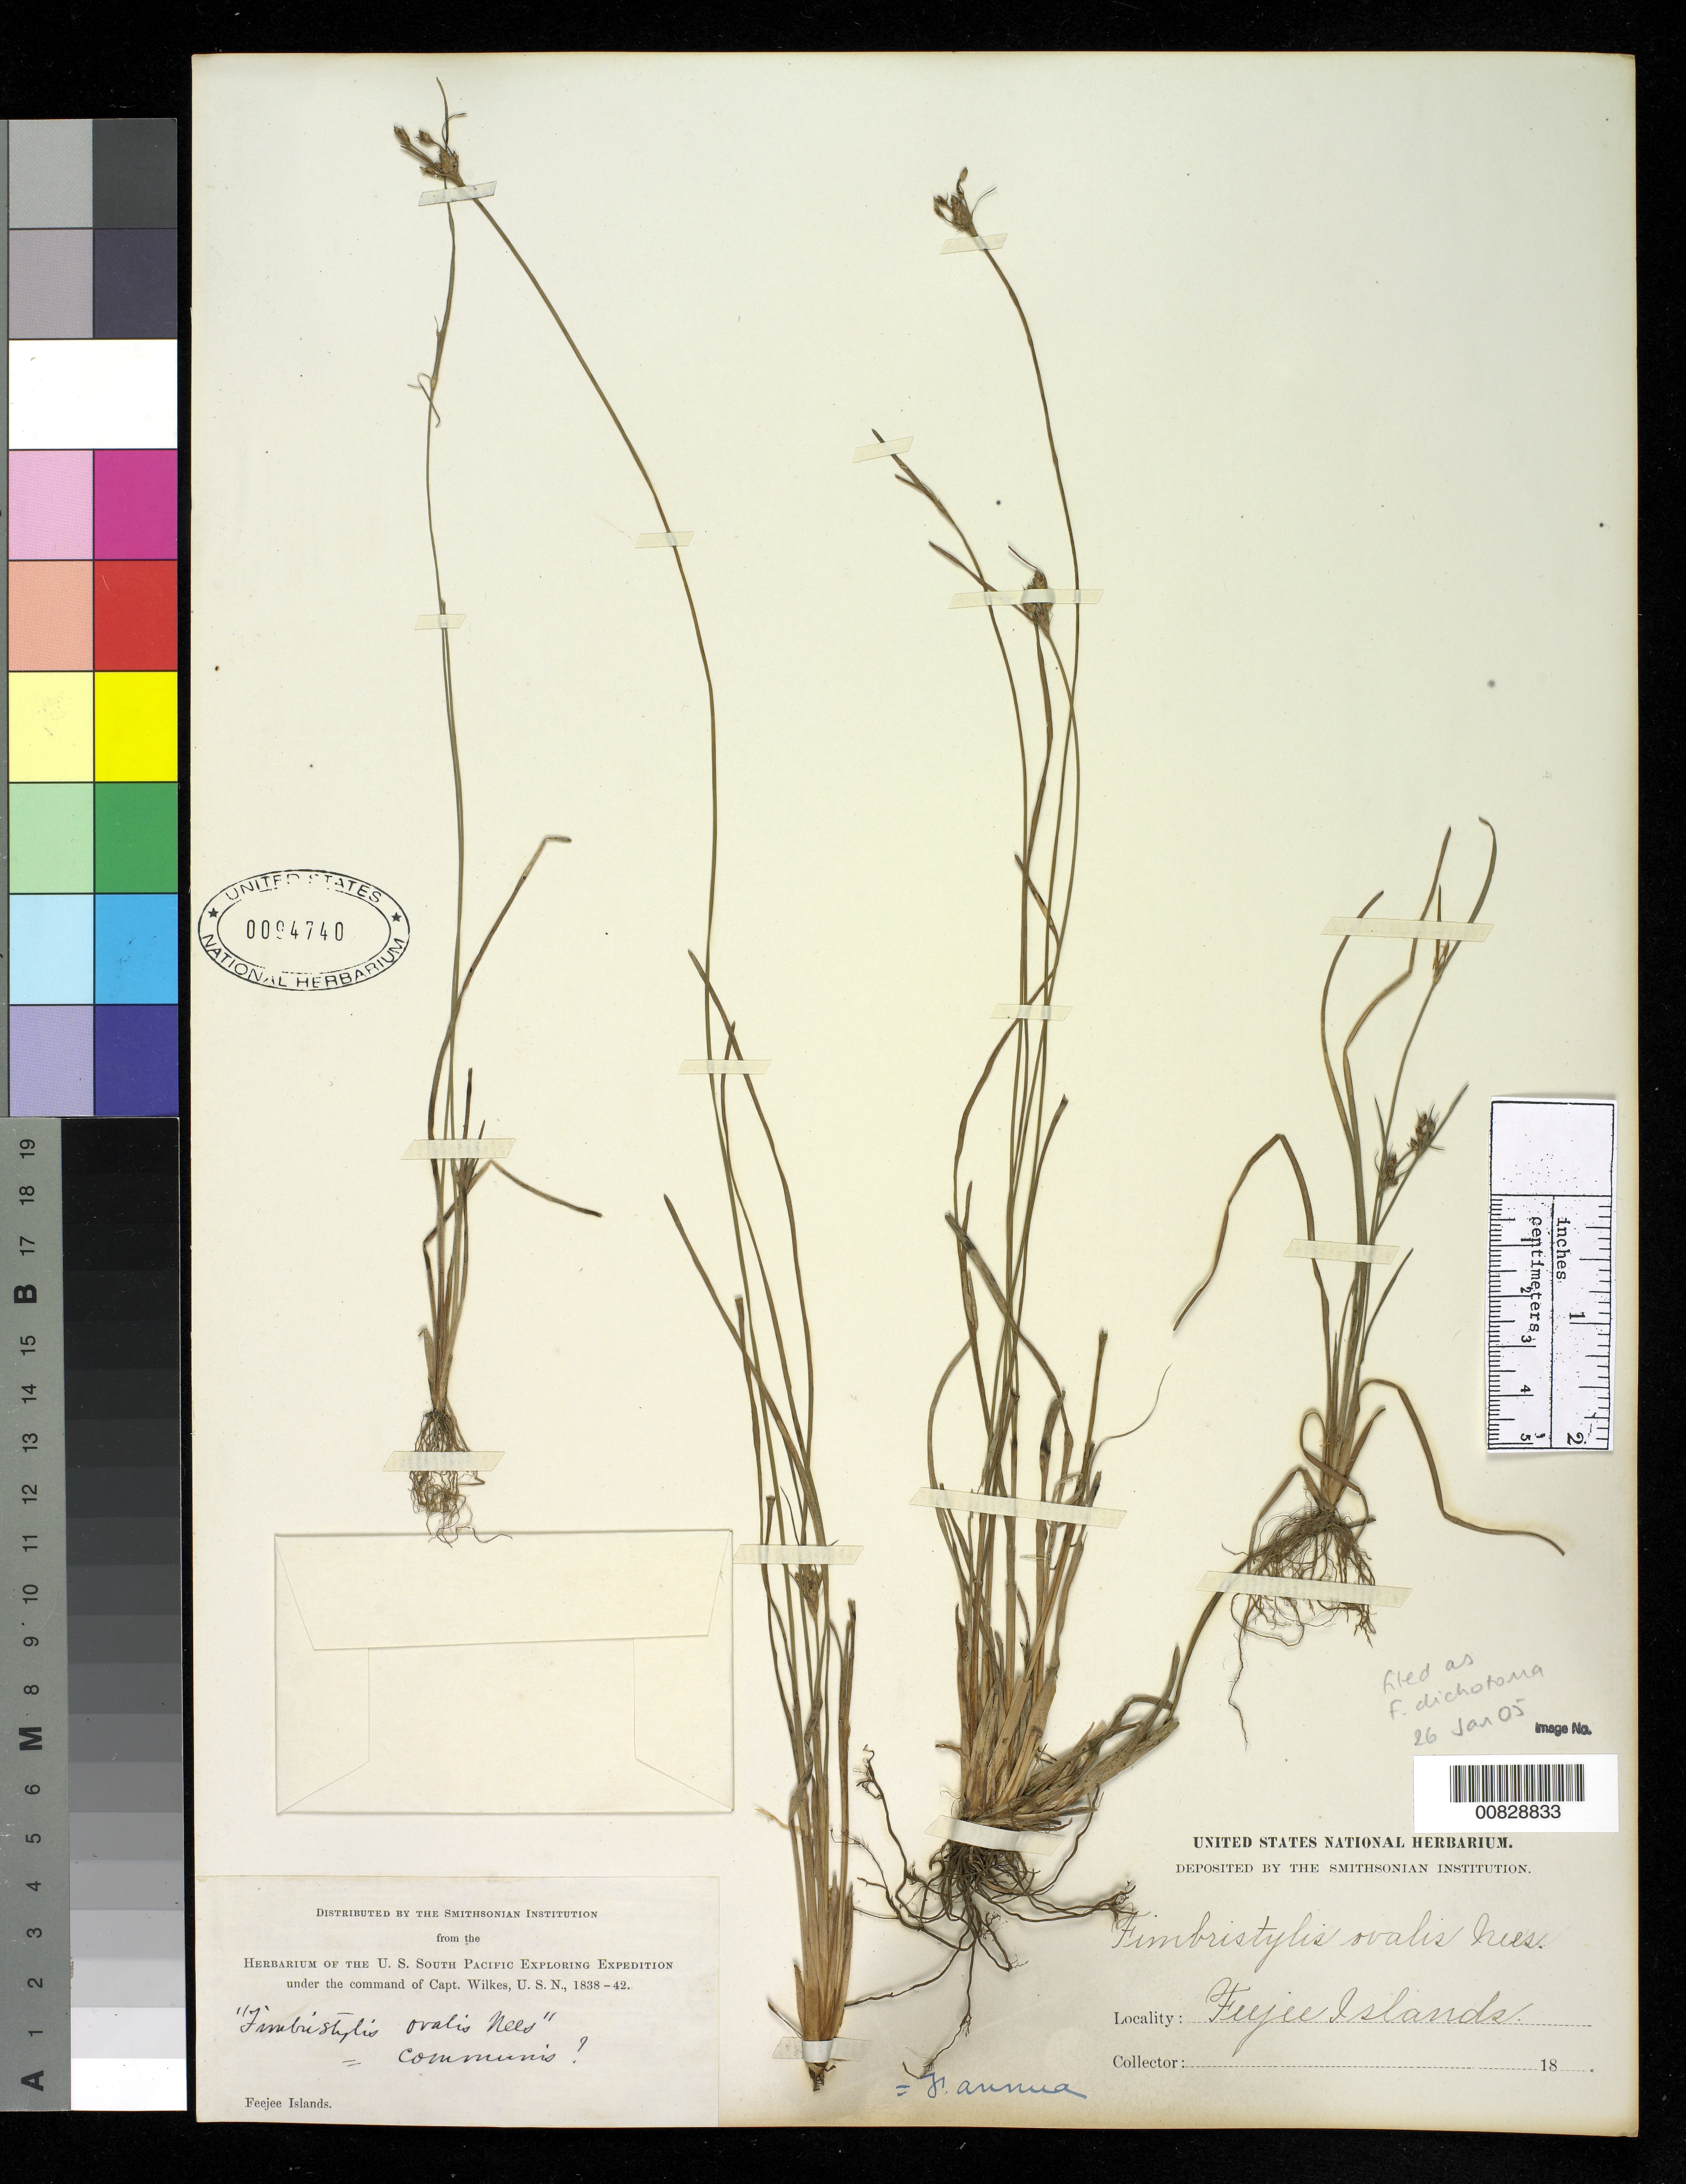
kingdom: Plantae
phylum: Tracheophyta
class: Liliopsida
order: Poales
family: Cyperaceae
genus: Fimbristylis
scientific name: Fimbristylis dichotoma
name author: (L.) Vahl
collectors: Wilkes Explor. Exped.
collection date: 1838/1842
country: Fiji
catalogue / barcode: US 94740